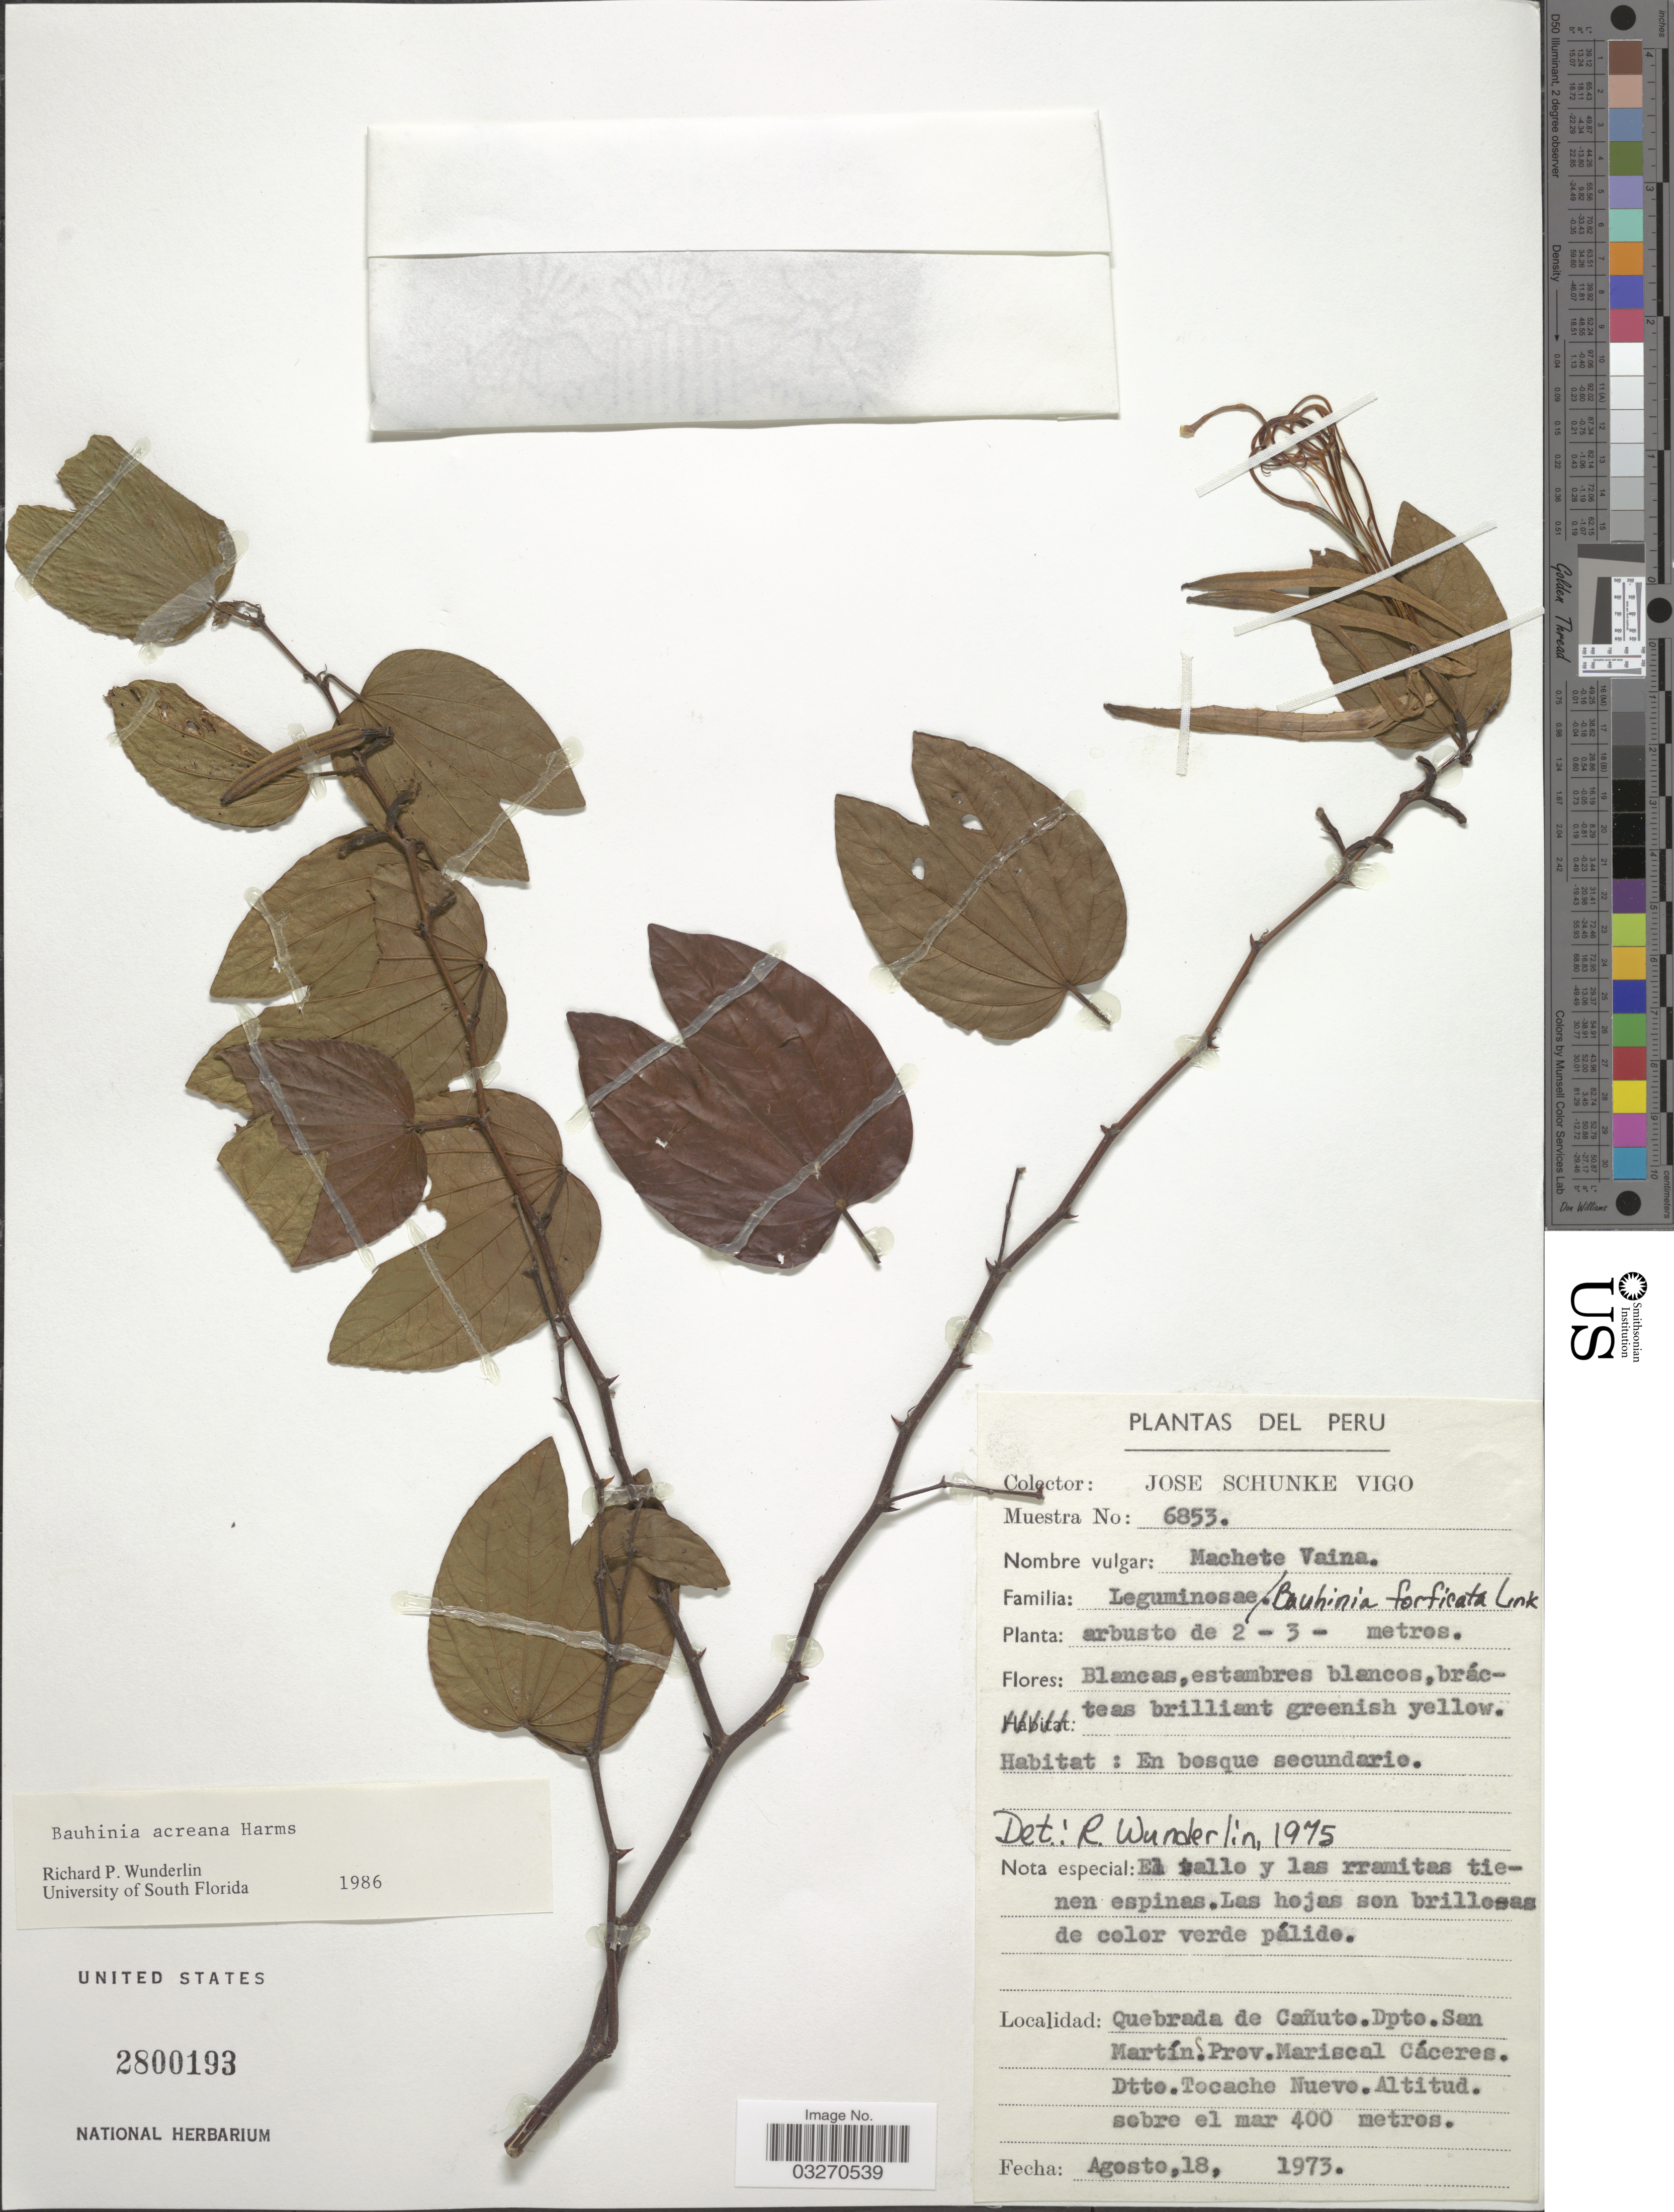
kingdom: Plantae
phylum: Tracheophyta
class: Magnoliopsida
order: Fabales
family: Fabaceae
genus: Bauhinia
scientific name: Bauhinia acreana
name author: Harms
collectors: J. Schunke Vigo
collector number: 6853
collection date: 1973-08-18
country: Peru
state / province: San Martín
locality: Quebrada de Cañute. Dpto. San Martín. Prov. Mariscal Cáceres. Dtto. Tocache Nuevo.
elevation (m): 400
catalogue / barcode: US 2800193